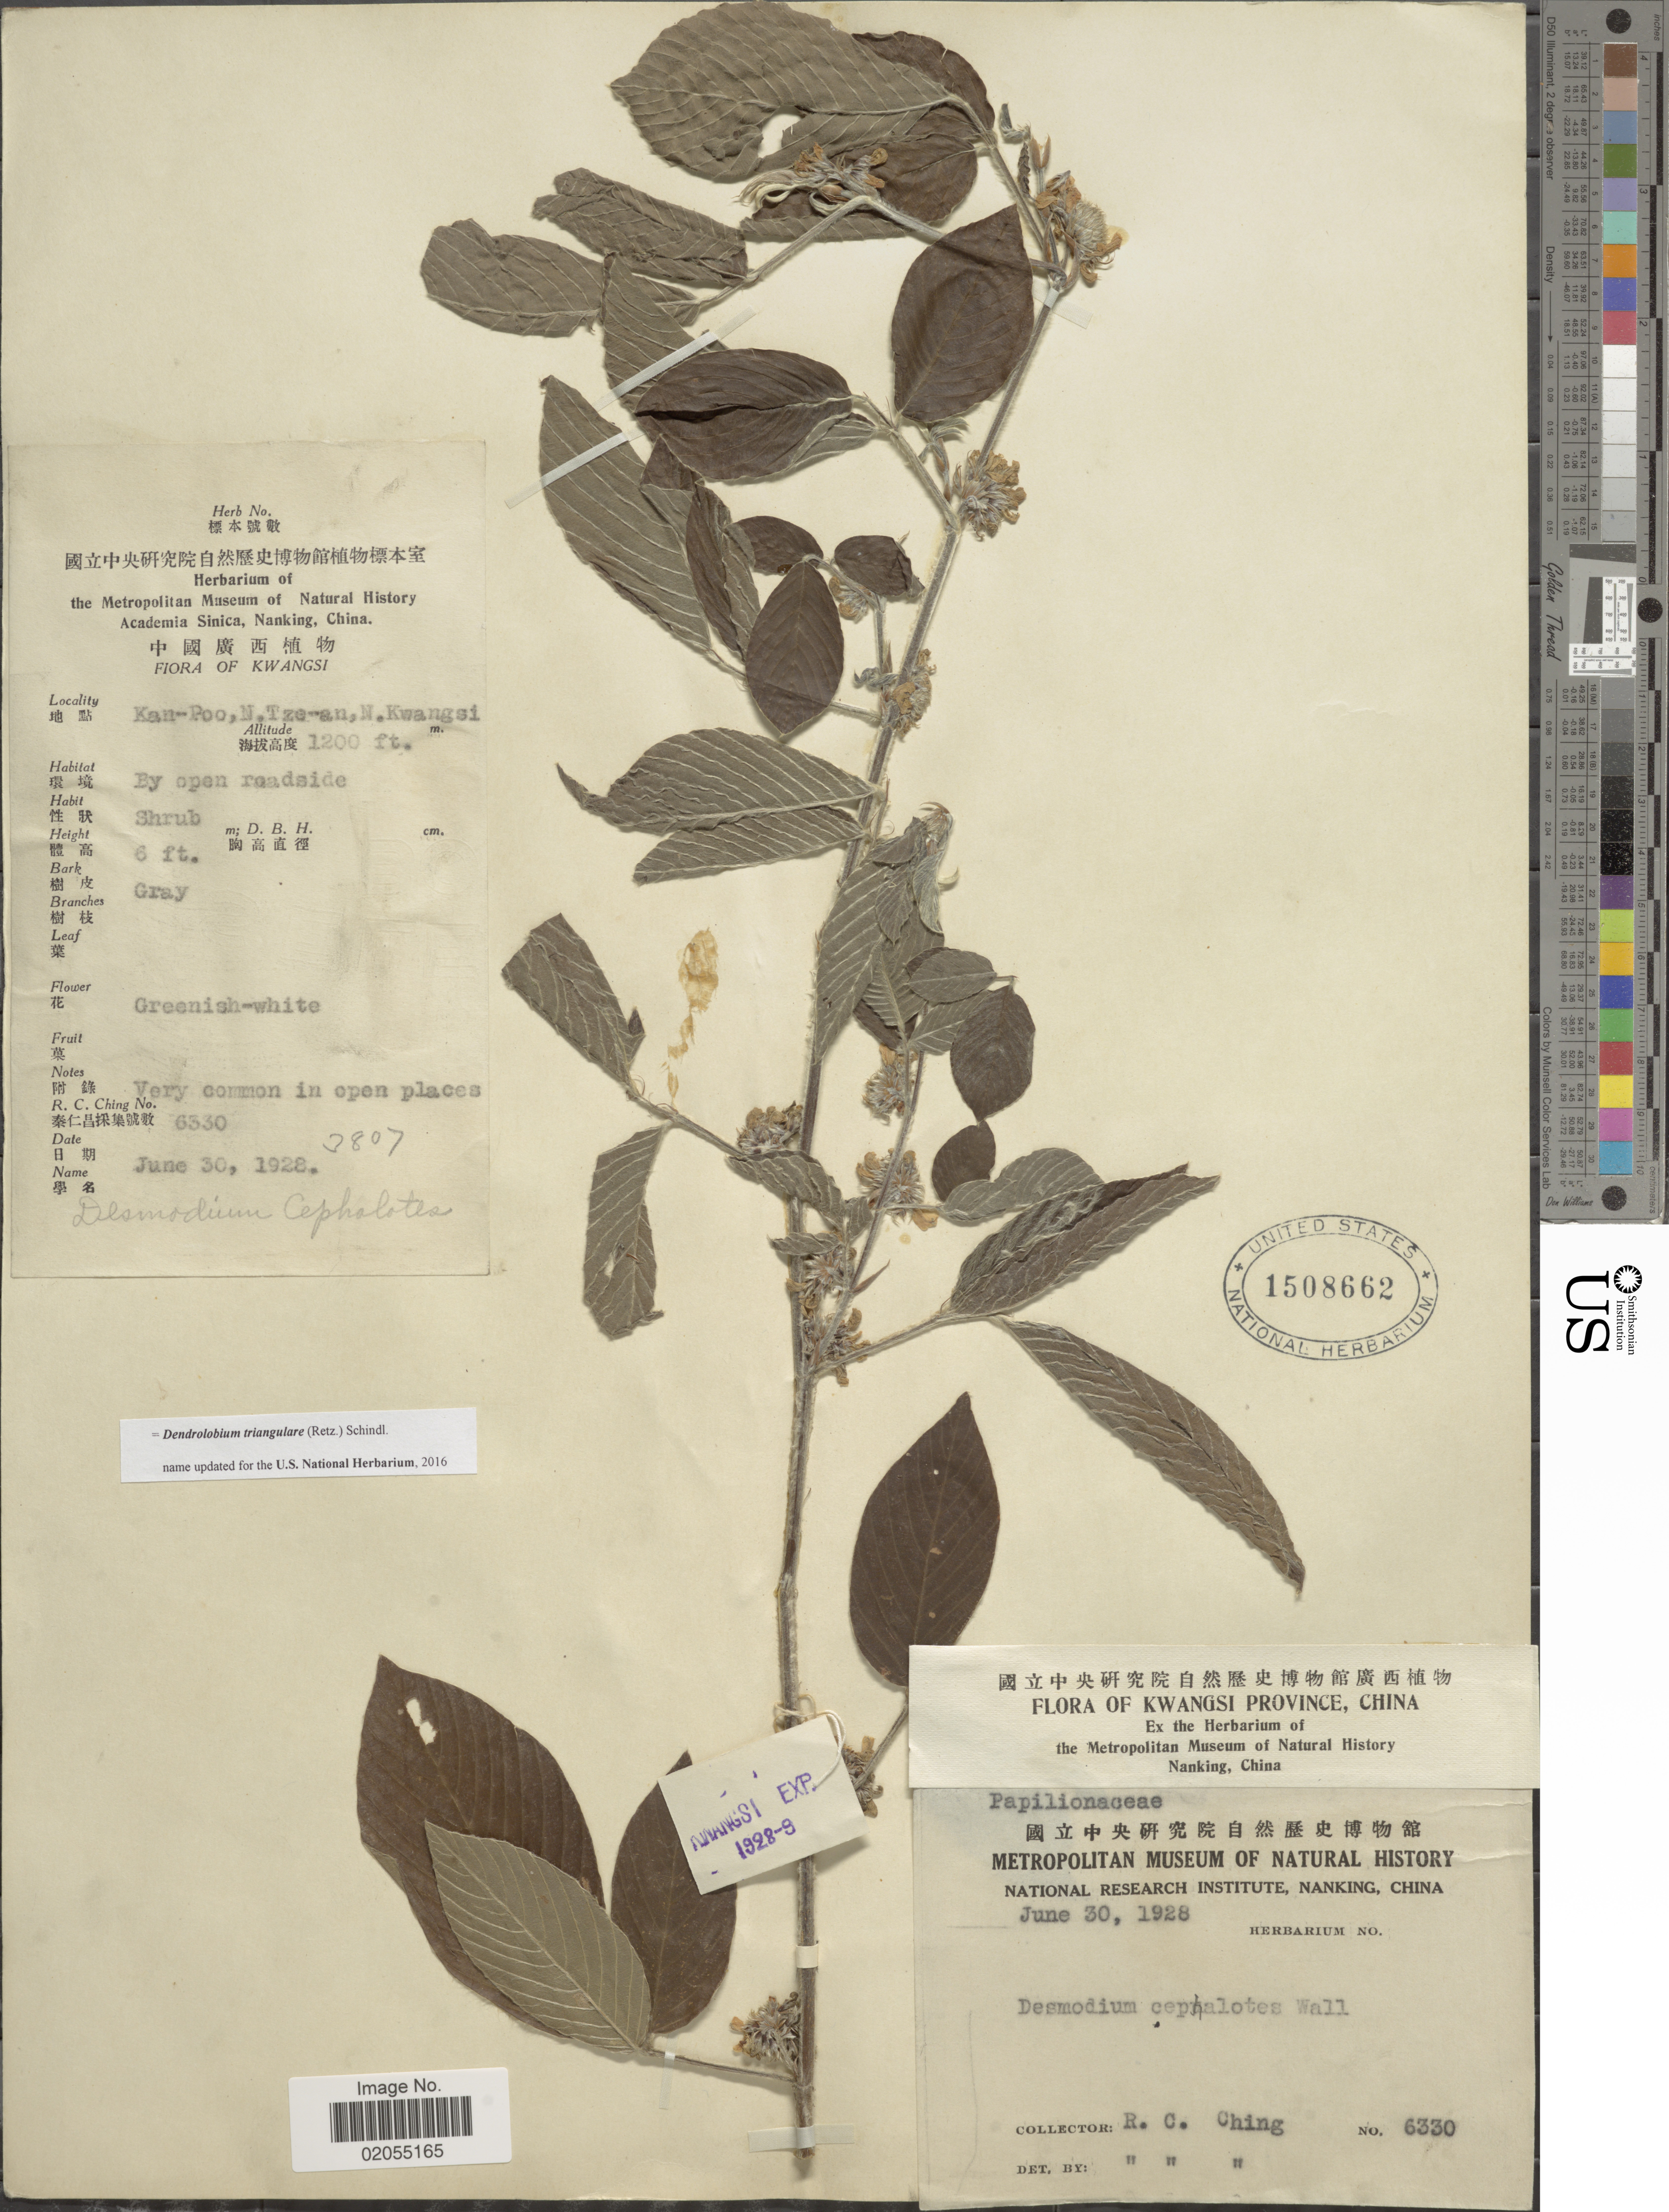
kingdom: Plantae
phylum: Tracheophyta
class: Magnoliopsida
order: Fabales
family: Fabaceae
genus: Dendrolobium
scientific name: Dendrolobium triangulare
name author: (Retz.) Schindl.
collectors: R. C. Ching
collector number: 6330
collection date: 1928-06-30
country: China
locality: Kan-Poo, N Tze-an, N. Kwangsi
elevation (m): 366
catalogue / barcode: US 1508662